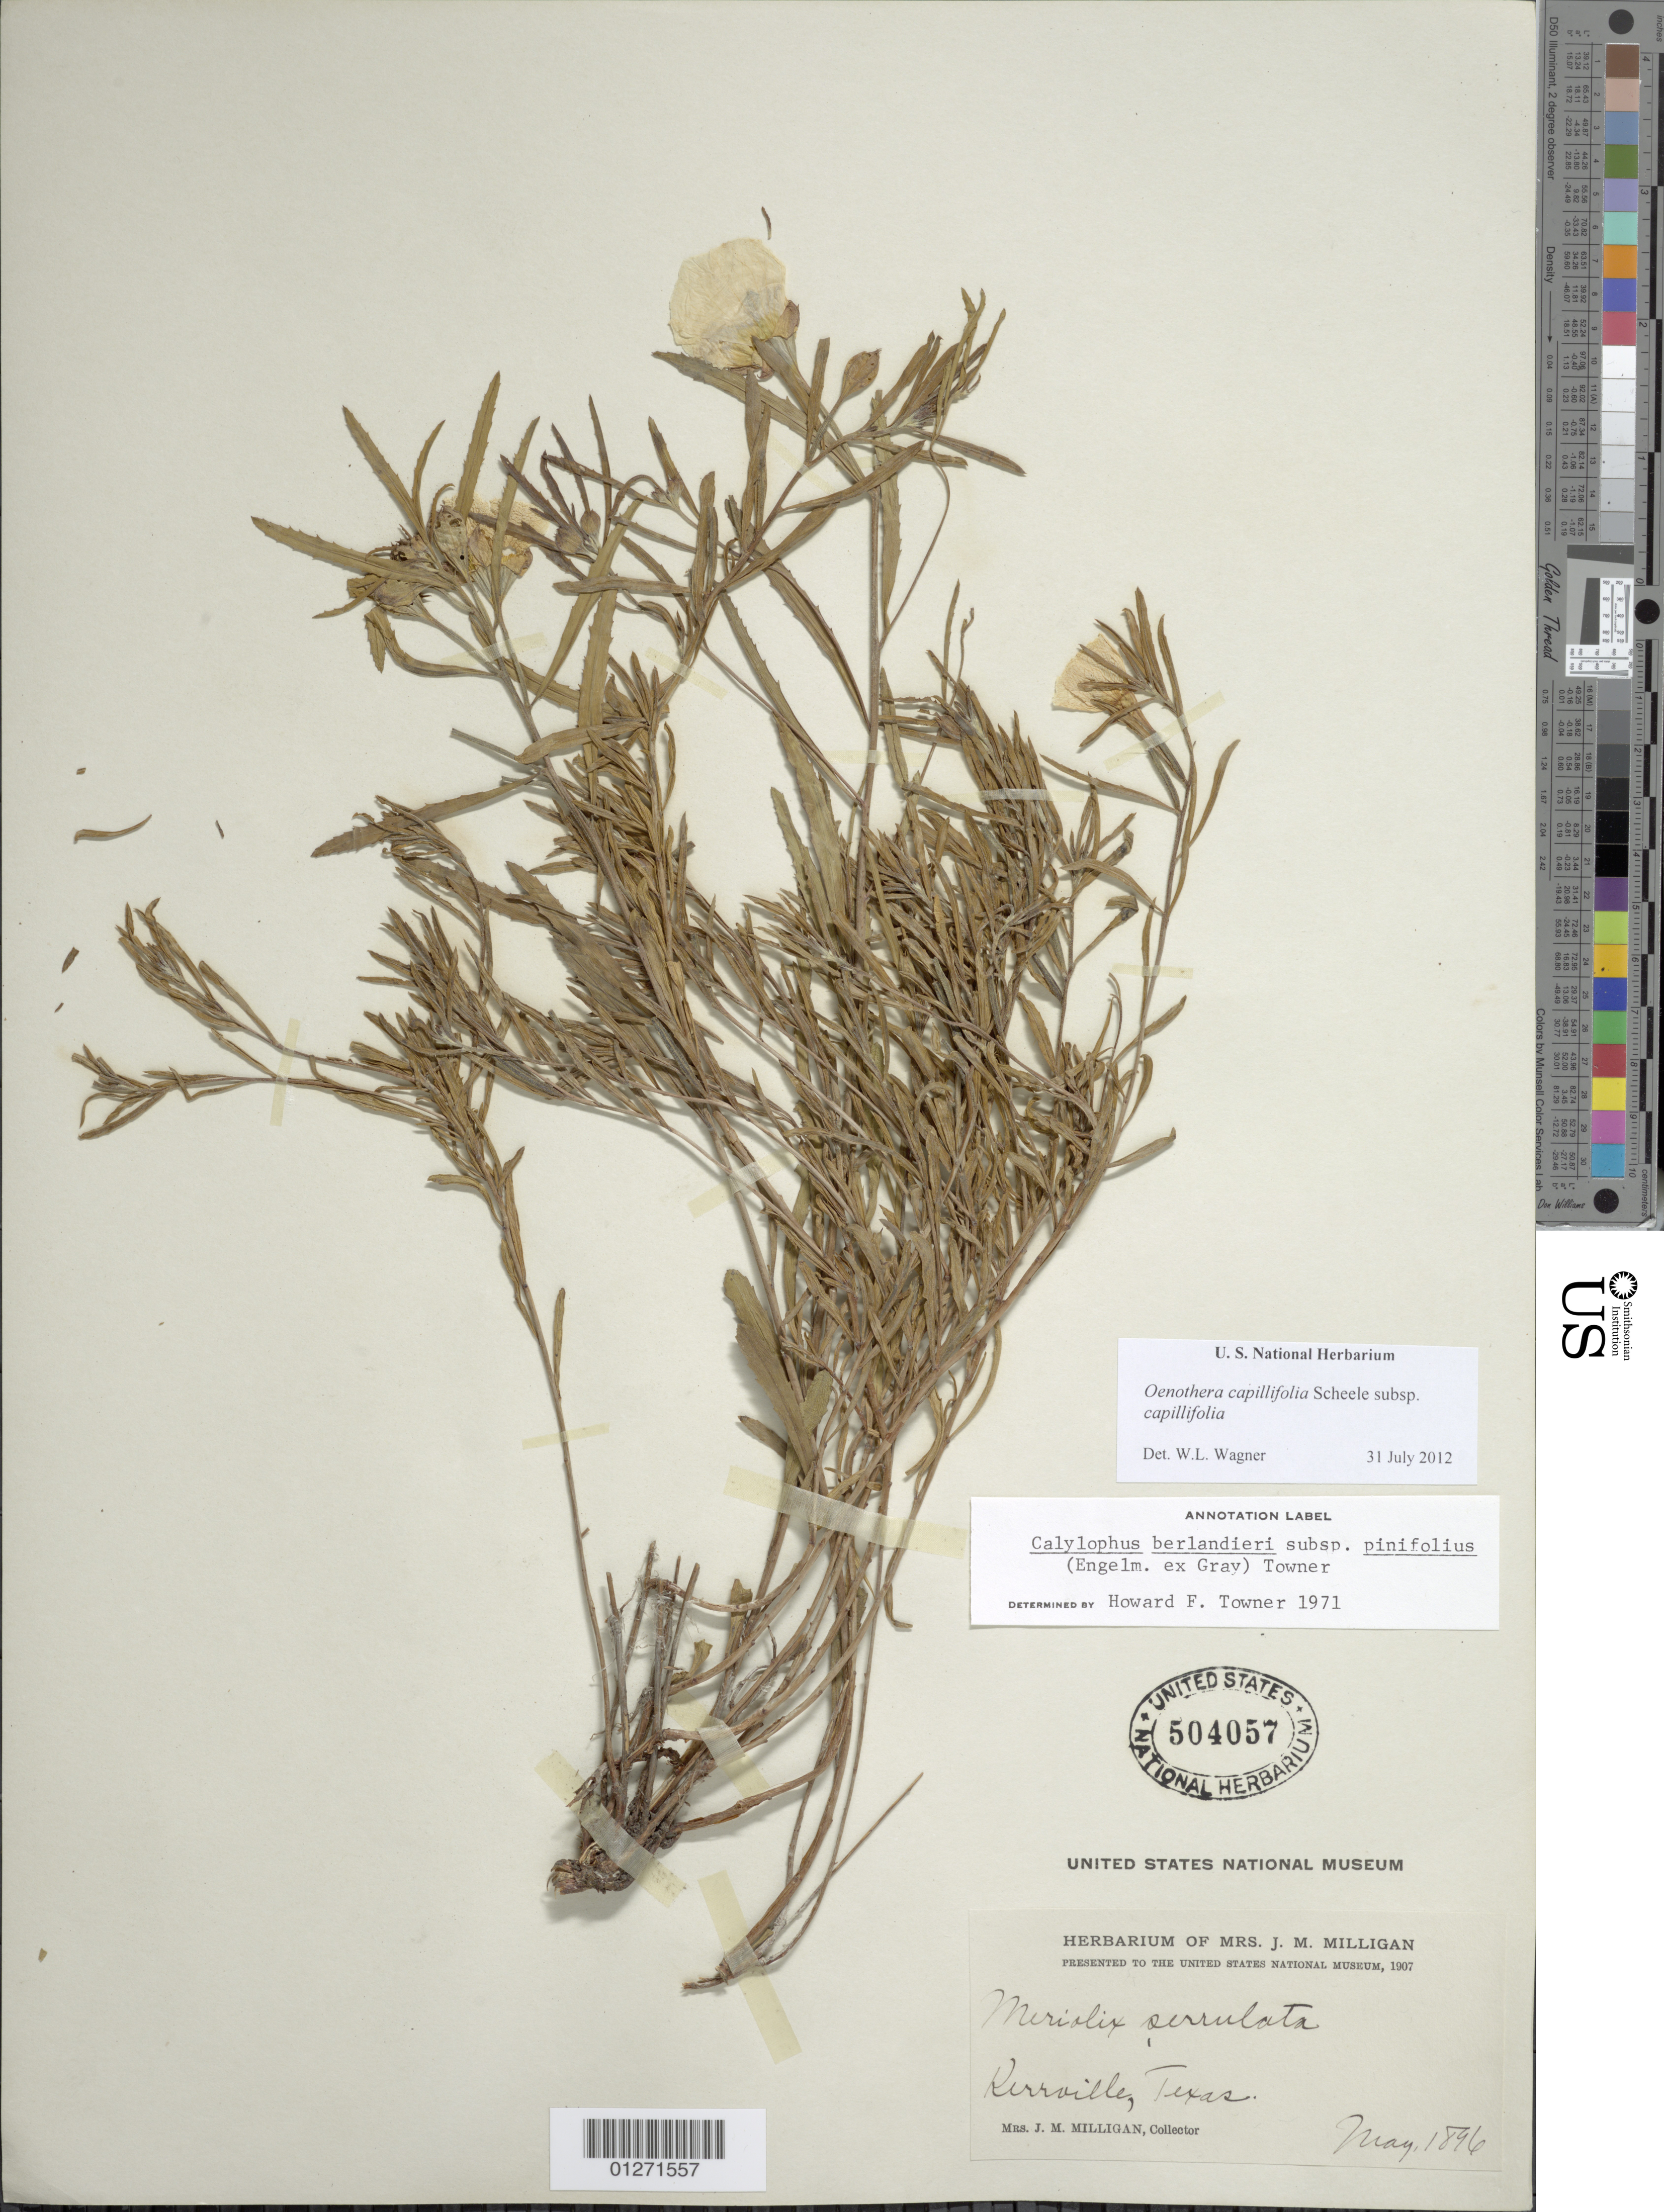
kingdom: Plantae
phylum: Tracheophyta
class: Magnoliopsida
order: Myrtales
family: Onagraceae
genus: Oenothera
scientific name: Oenothera capillifolia subsp. capillifolia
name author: Scheele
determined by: Wagner, W. L., (BOT), Smithsonian Institution - National Museum of Natural History (UNITED STATES)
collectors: J. M. Milligan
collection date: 1896-05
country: United States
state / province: Texas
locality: Kerrville.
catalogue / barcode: US 504057